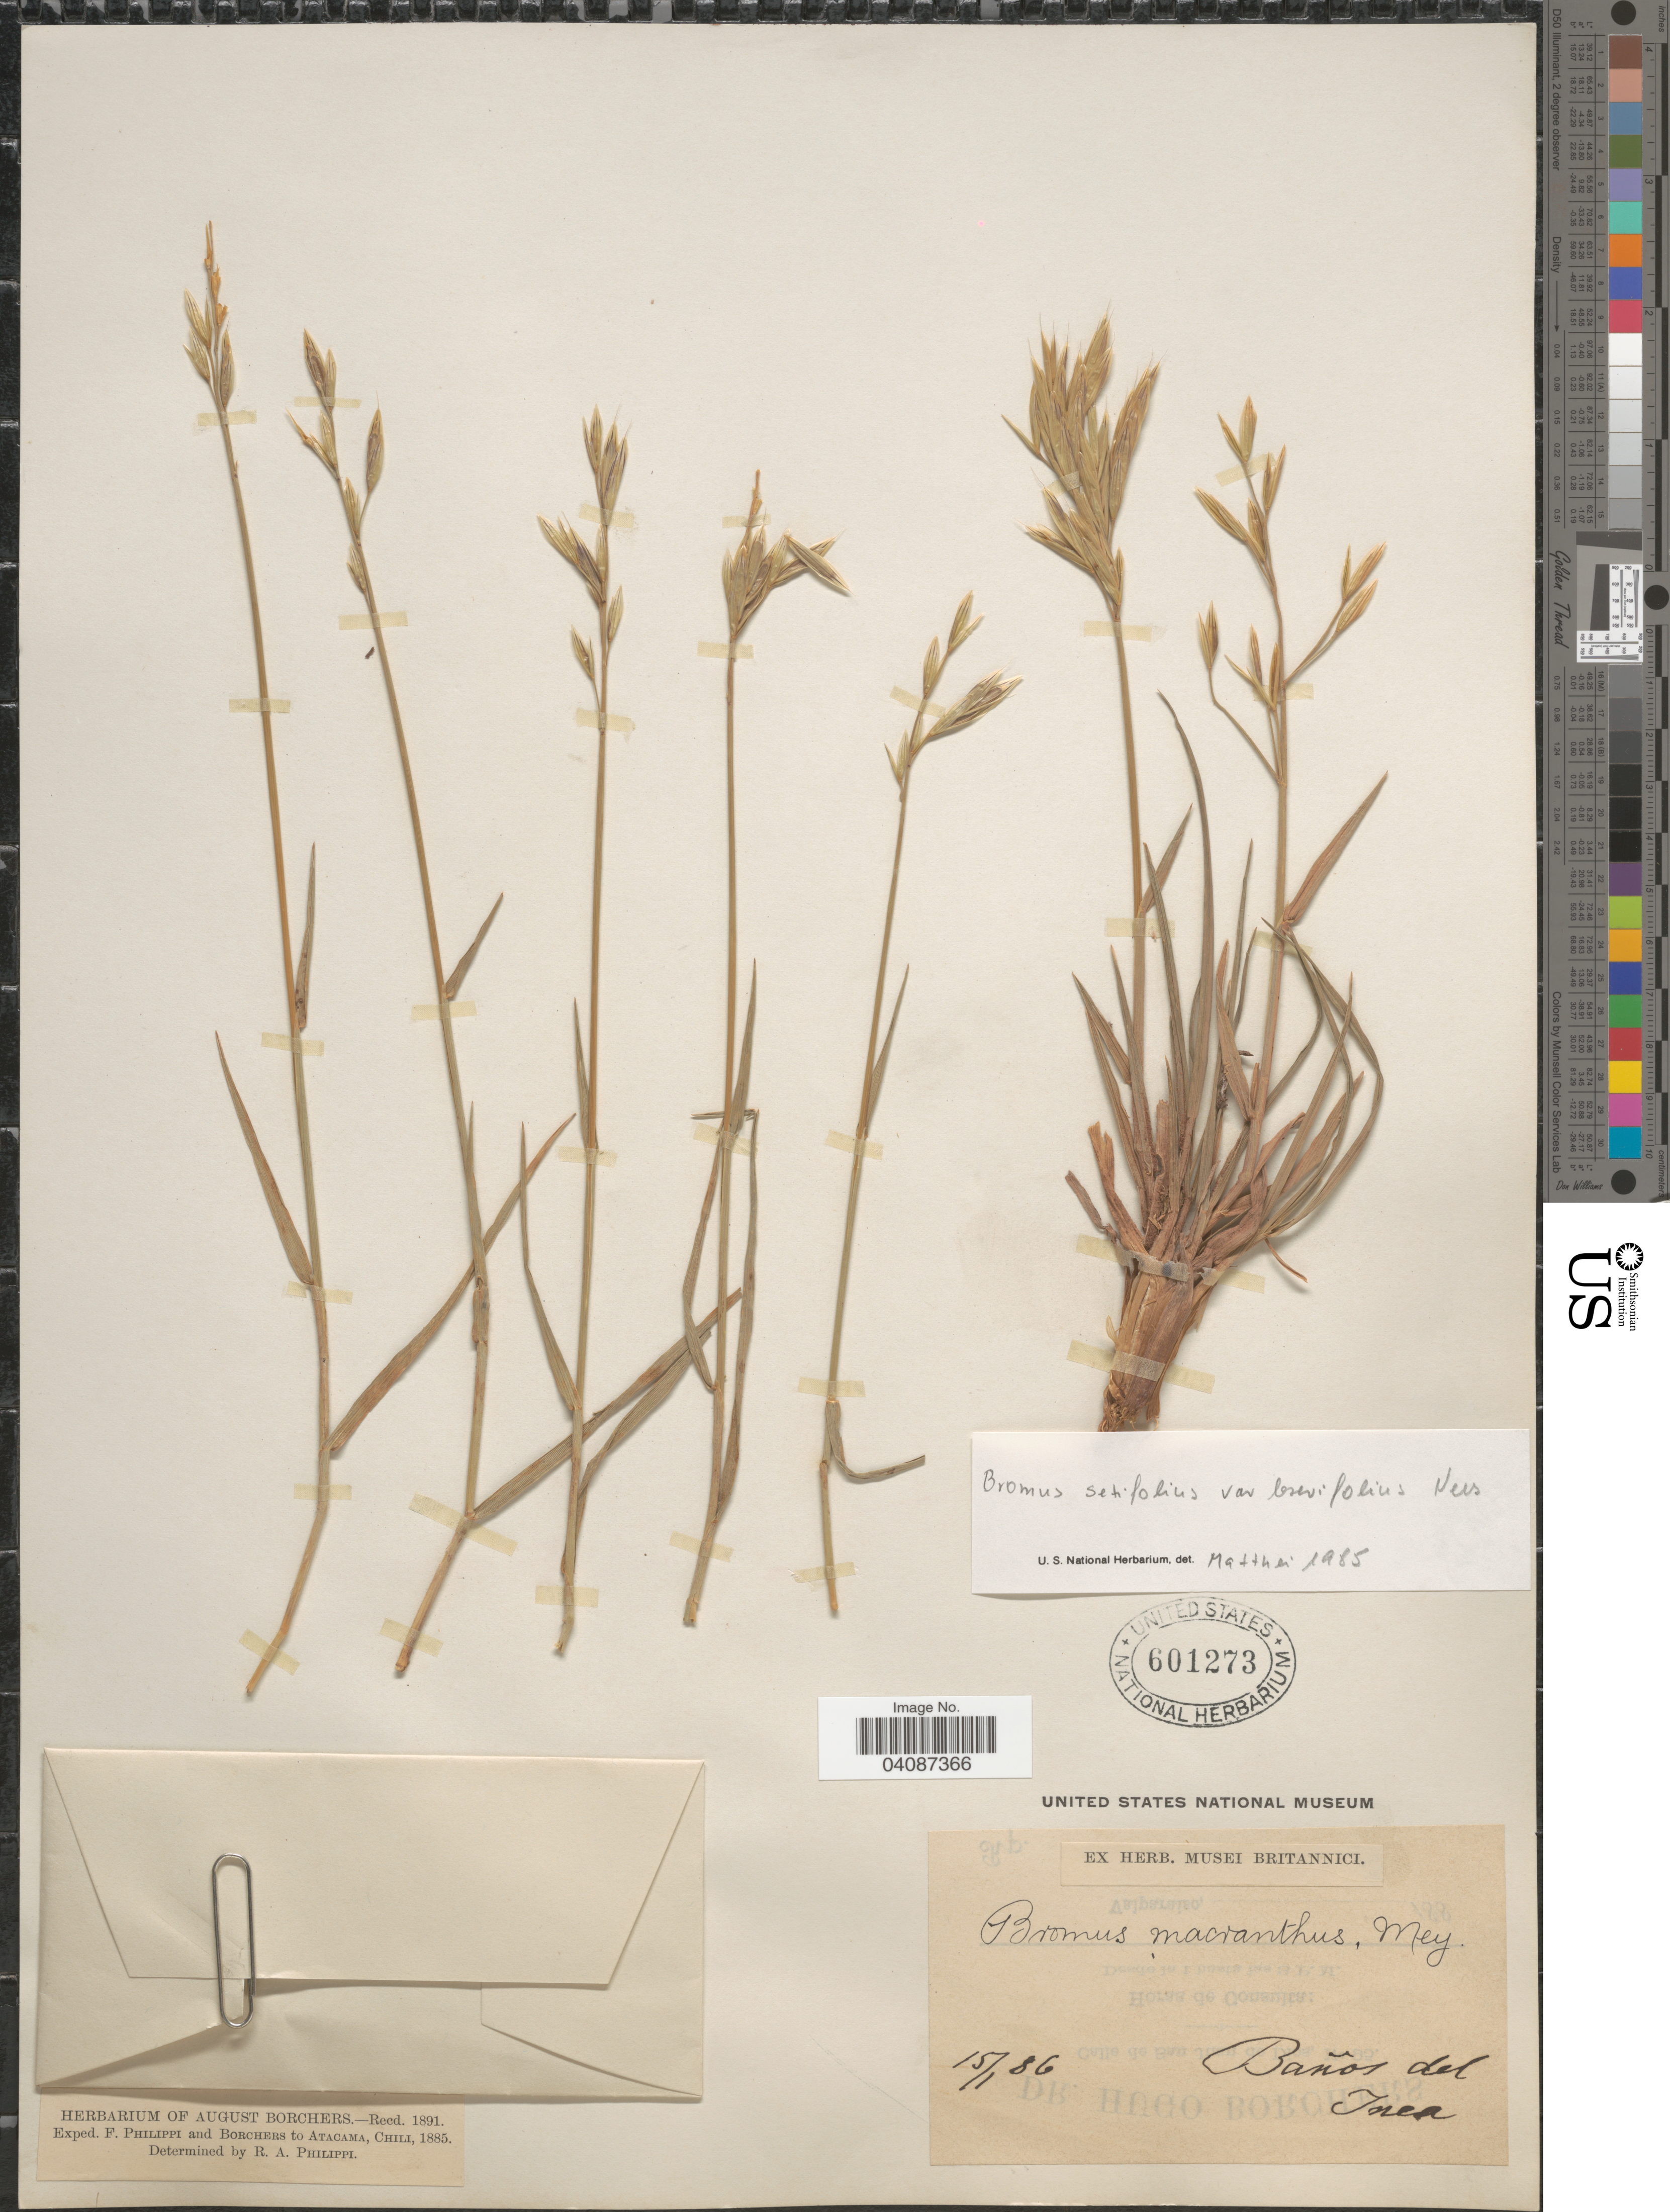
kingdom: Plantae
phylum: Tracheophyta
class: Liliopsida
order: Poales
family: Poaceae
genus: Bromus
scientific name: Bromus setifolis var. brevifolius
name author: Nees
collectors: F. Philippi & Borchers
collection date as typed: Transcribed d/m/y: 15/1/86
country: Chile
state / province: Atacama (III)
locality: Baños del Inca.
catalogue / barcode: US 601273